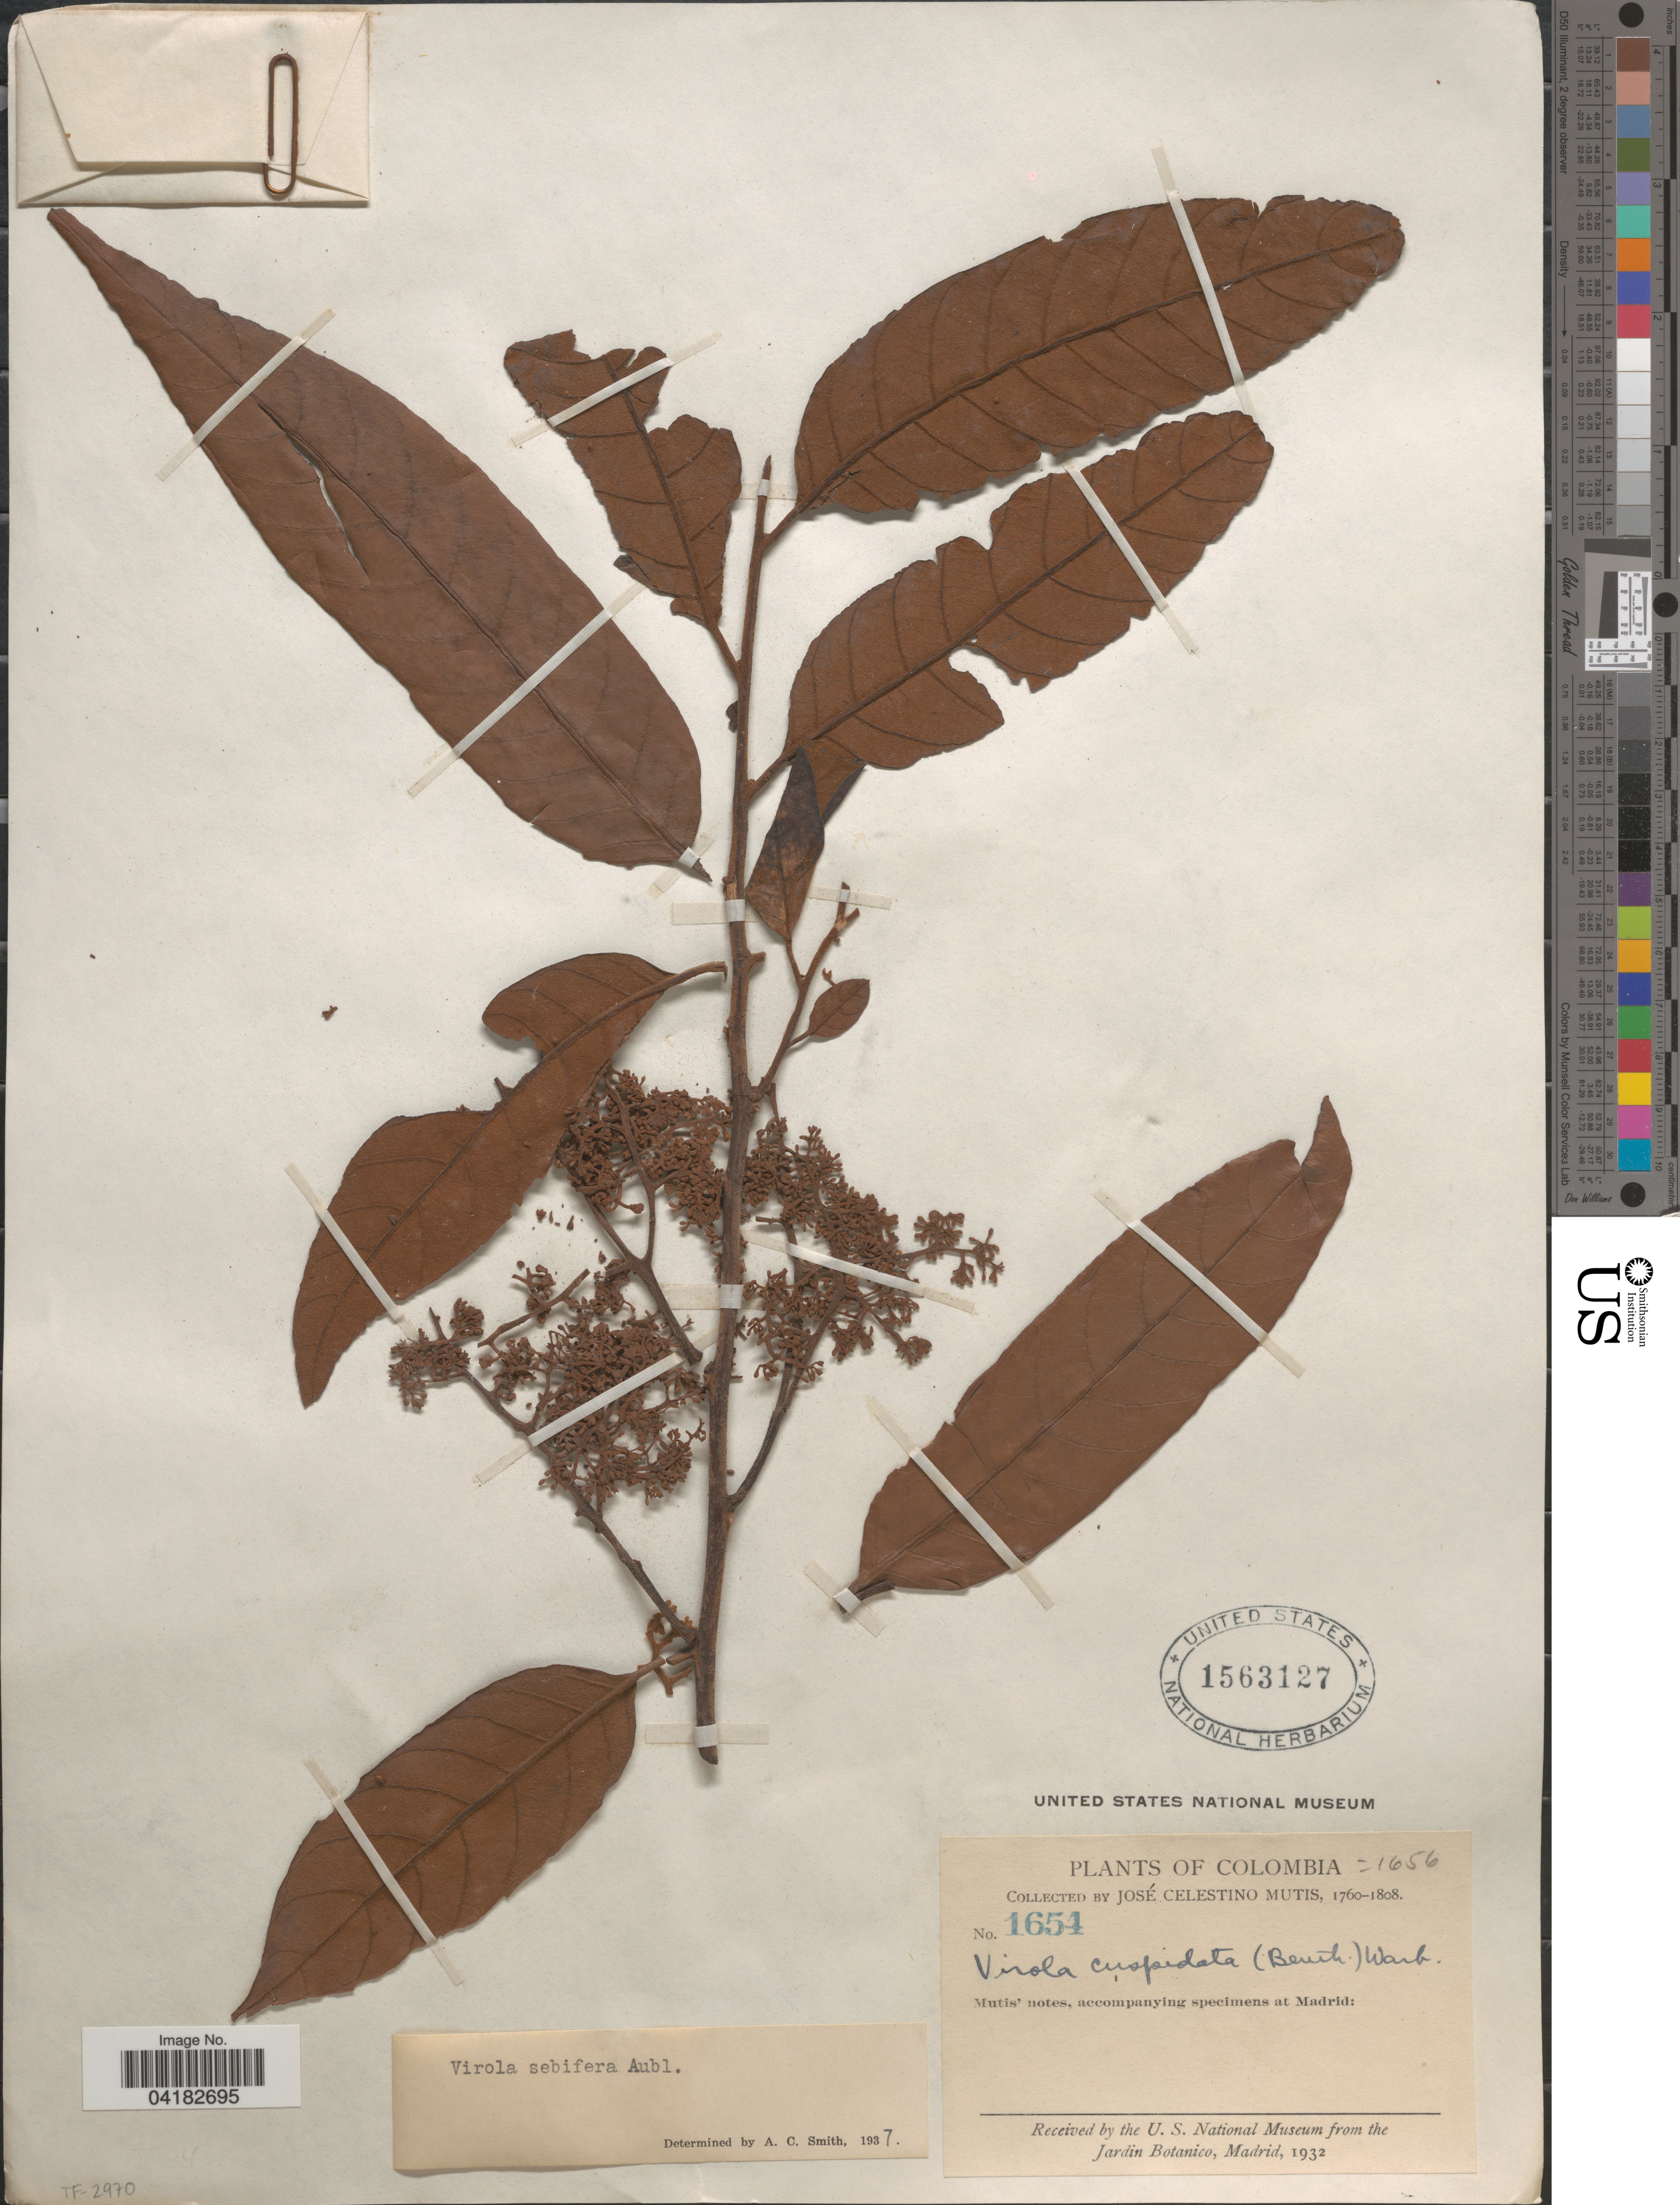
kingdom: Plantae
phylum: Tracheophyta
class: Magnoliopsida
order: Magnoliales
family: Myristicaceae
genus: Virola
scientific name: Virola sebifera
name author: Aubl.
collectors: J. C. B. Mutis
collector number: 1654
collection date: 1760/1808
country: Colombia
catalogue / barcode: US 1563127